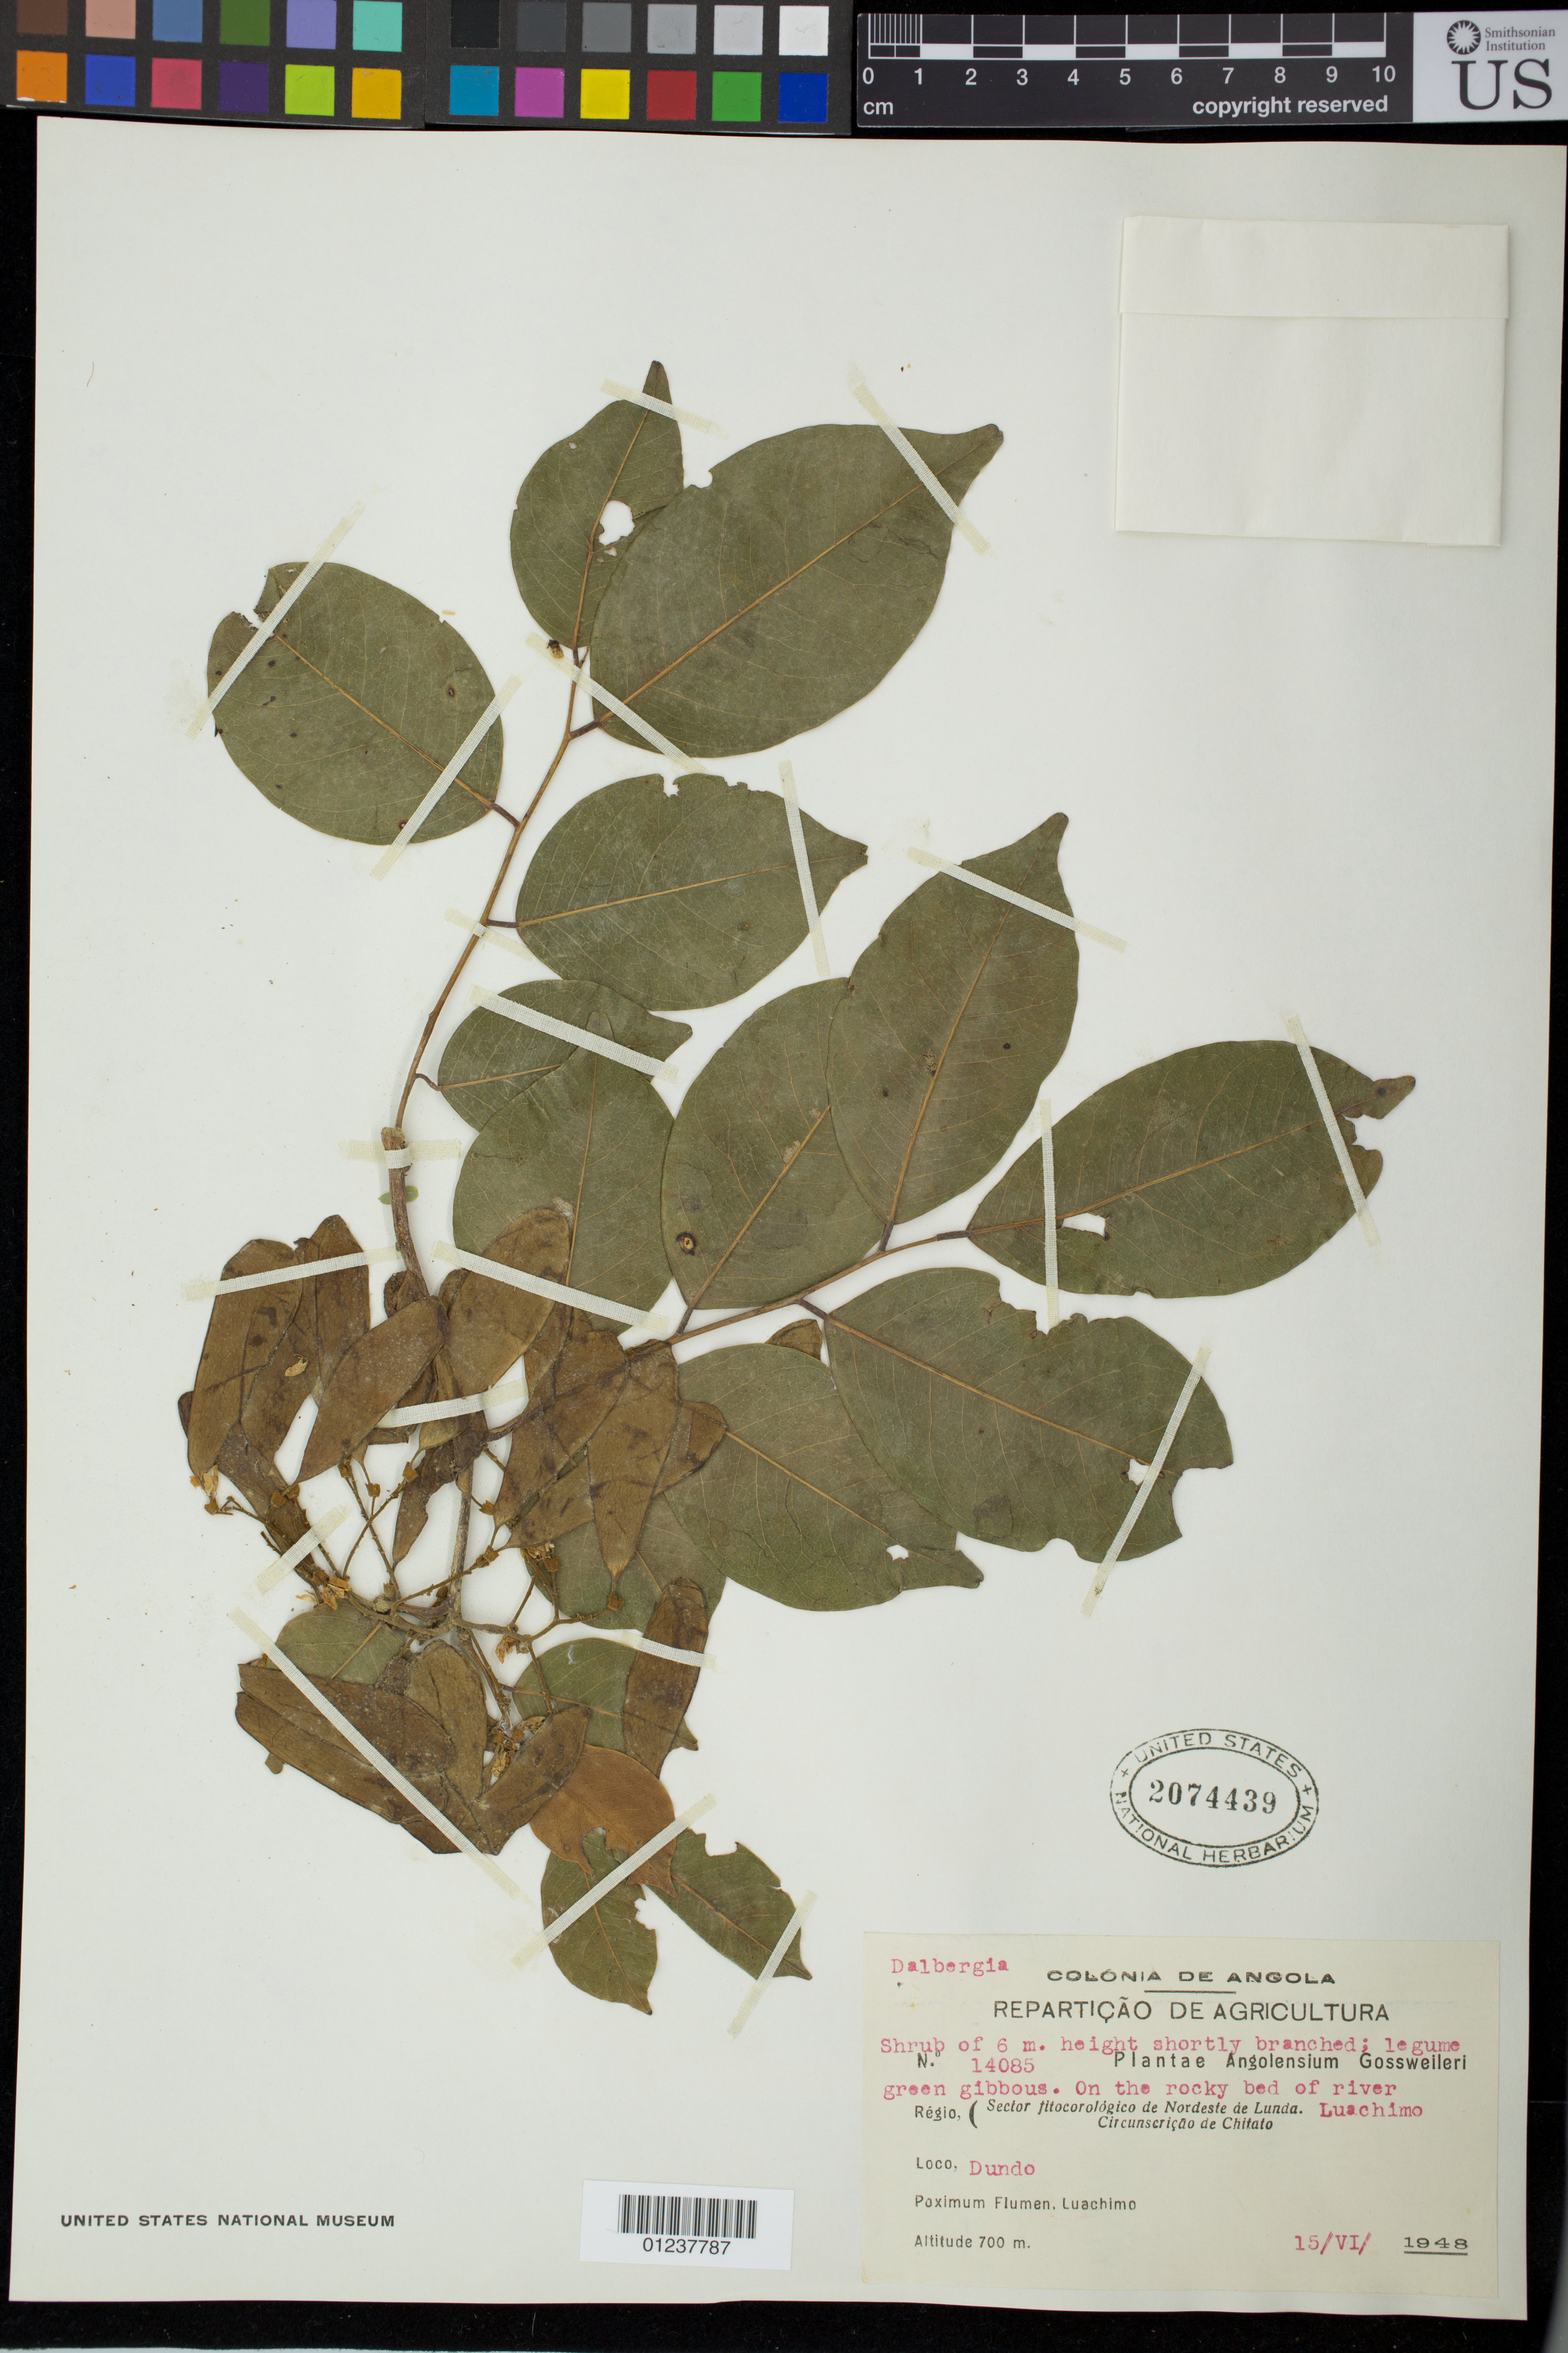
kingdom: Plantae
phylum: Tracheophyta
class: Magnoliopsida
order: Fabales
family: Fabaceae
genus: Dalbergia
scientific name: Dalbergia sp.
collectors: -. Gossweiler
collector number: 14085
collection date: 1948-06-15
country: Angola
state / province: Lunda Norte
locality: Regio, Sector fitocorologico de Nordeste de Lunda. Circunscricao de Chitato. Loco, Dundo. Poximum Flumen. Luachimo.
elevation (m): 700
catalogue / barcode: US 2074439